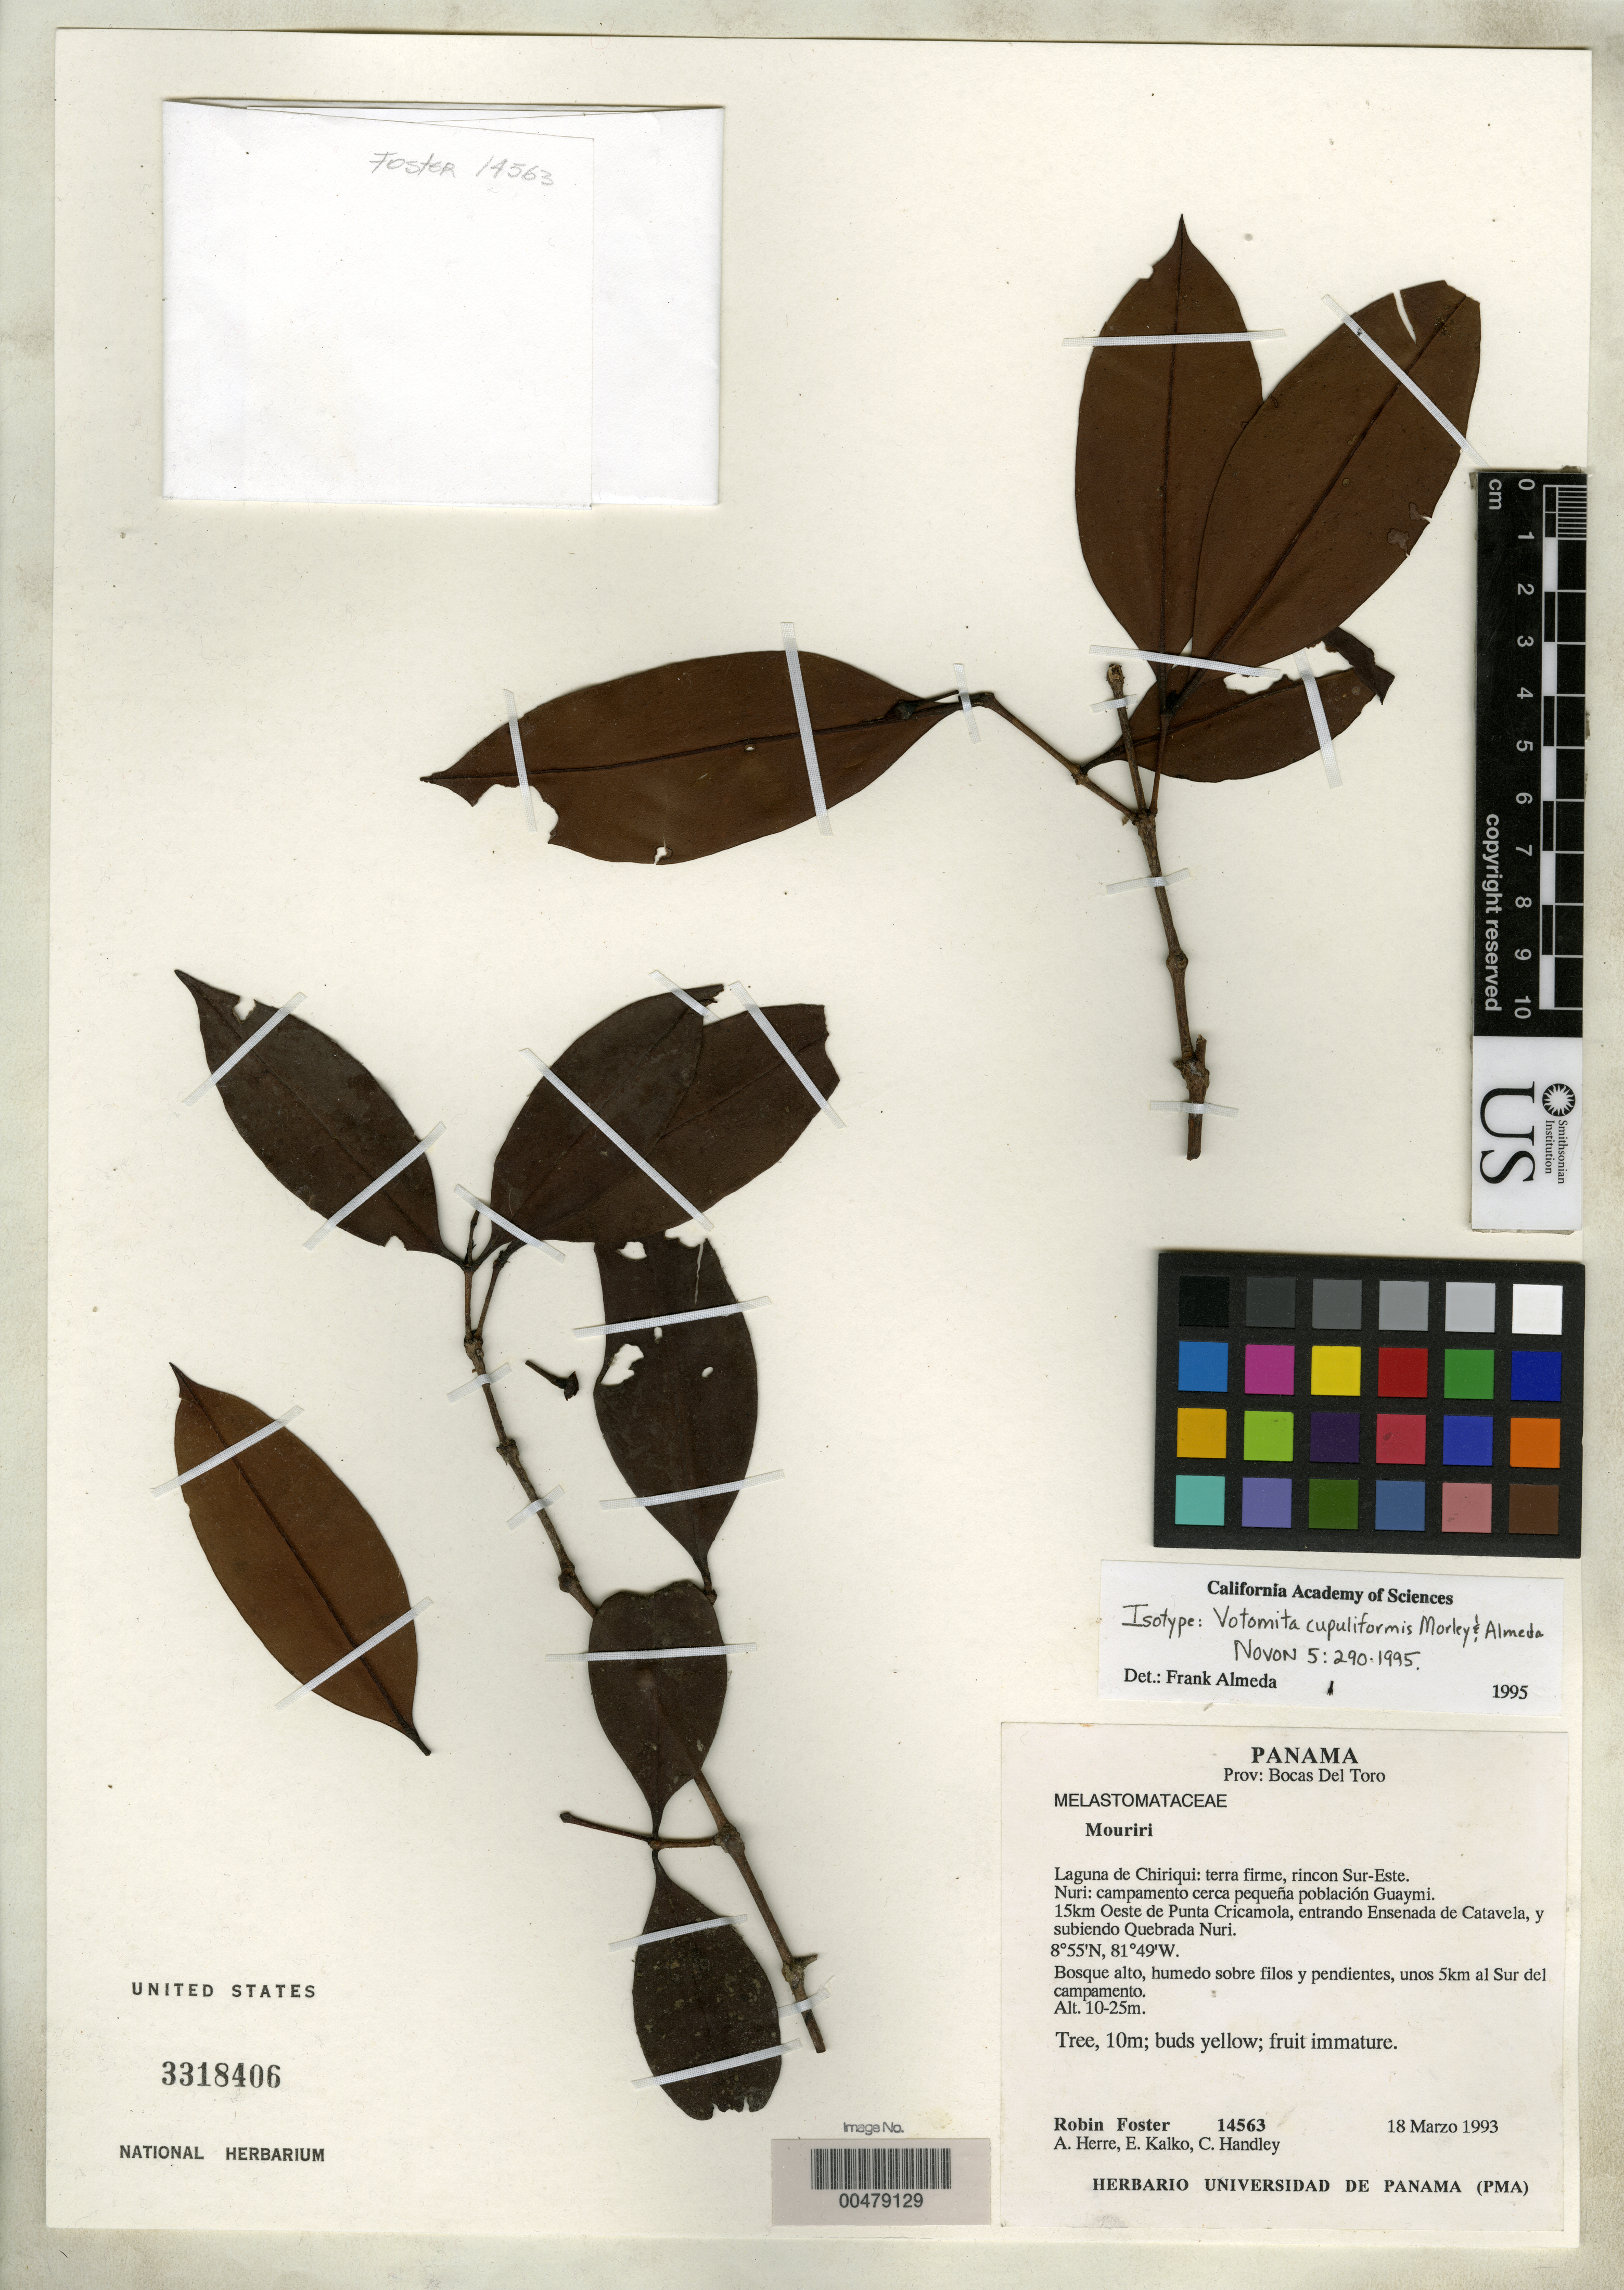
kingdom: Plantae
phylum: Tracheophyta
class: Magnoliopsida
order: Myrtales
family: Melastomataceae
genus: Votomita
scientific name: Votomita cupuliformis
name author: Morley & Almeda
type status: Isotype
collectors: R. B. Foster, A. Herre, E. Kalko & C. Handley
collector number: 14563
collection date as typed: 18 Mar 1993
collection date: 1993-03-18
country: Panama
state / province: Bocas del Toro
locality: Laguna de Chirichi, Rincon sur-este, Nuri, Campamento Cerca Pequena Poblacion Guaymi, 15 km oeste de Punta Cricamola.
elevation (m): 10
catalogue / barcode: US 3318406